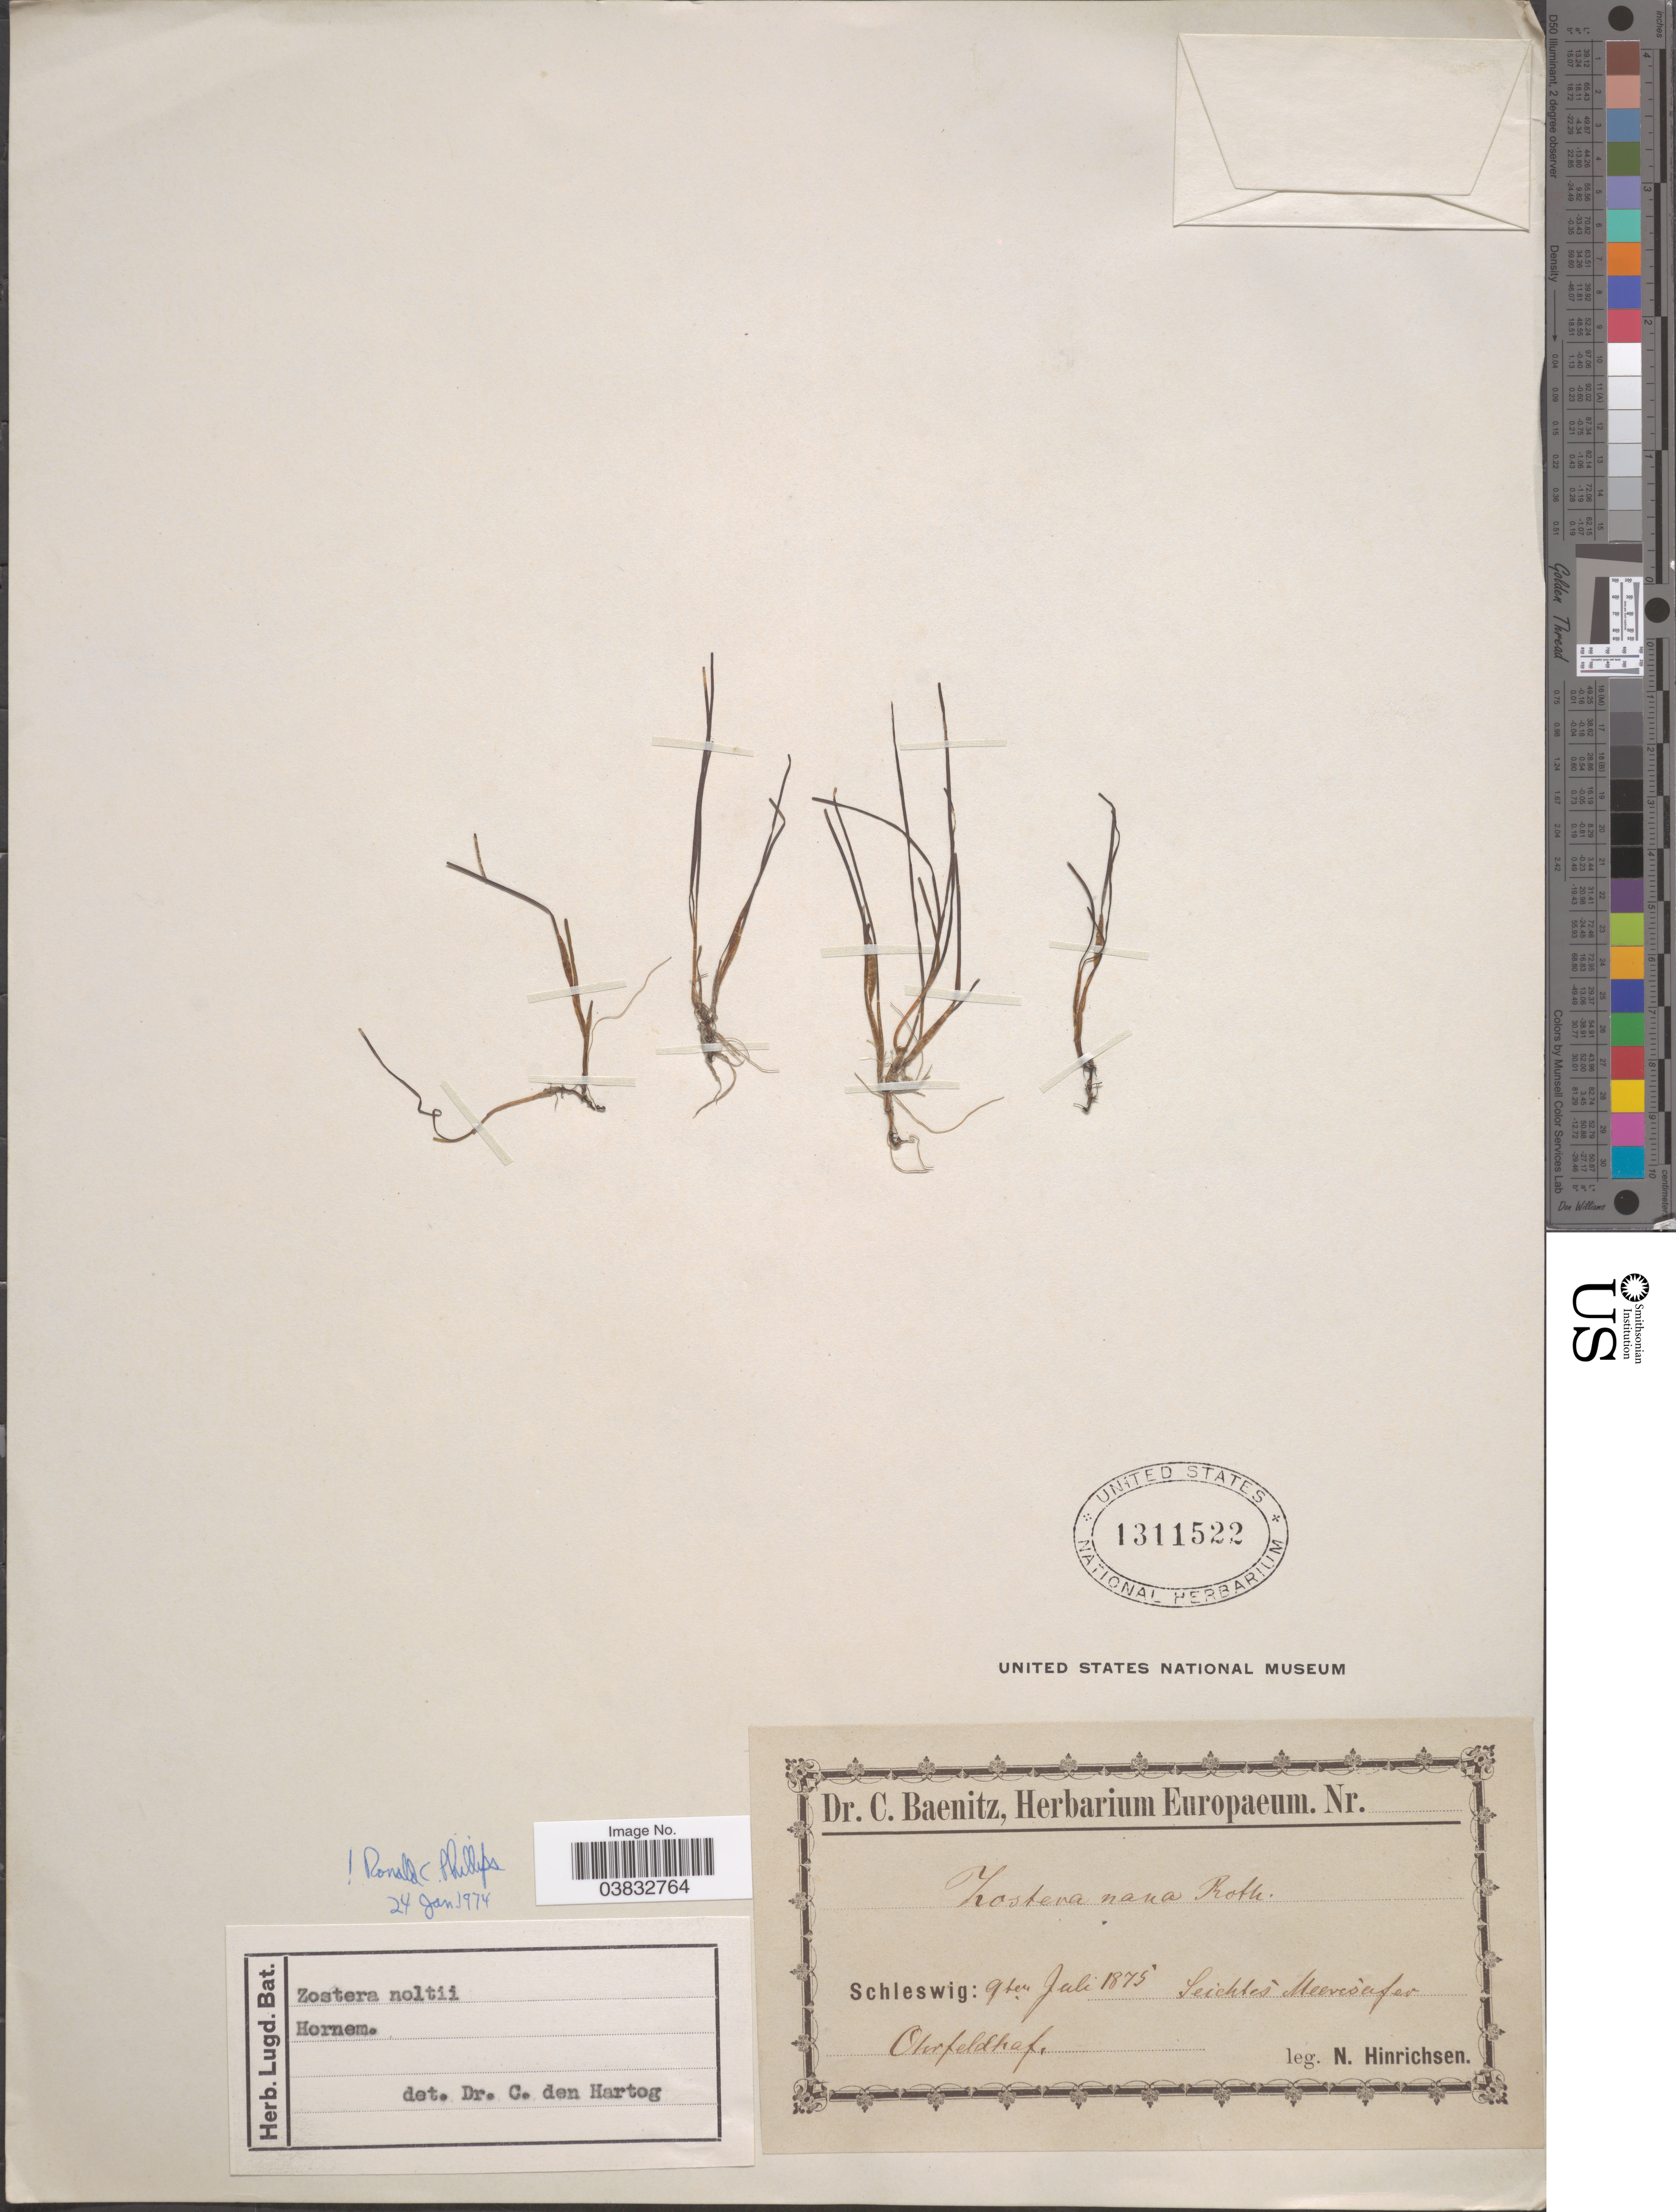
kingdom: Plantae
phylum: Tracheophyta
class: Liliopsida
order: Alismatales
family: Zosteraceae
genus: Zostera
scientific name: Zostera noltii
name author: Hornem.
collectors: N. Hinrichsen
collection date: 1875-07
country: Germany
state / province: Schleswig-Holstein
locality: Schleswig: Osterfeldhaf [interpreted].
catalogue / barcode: US 1311522